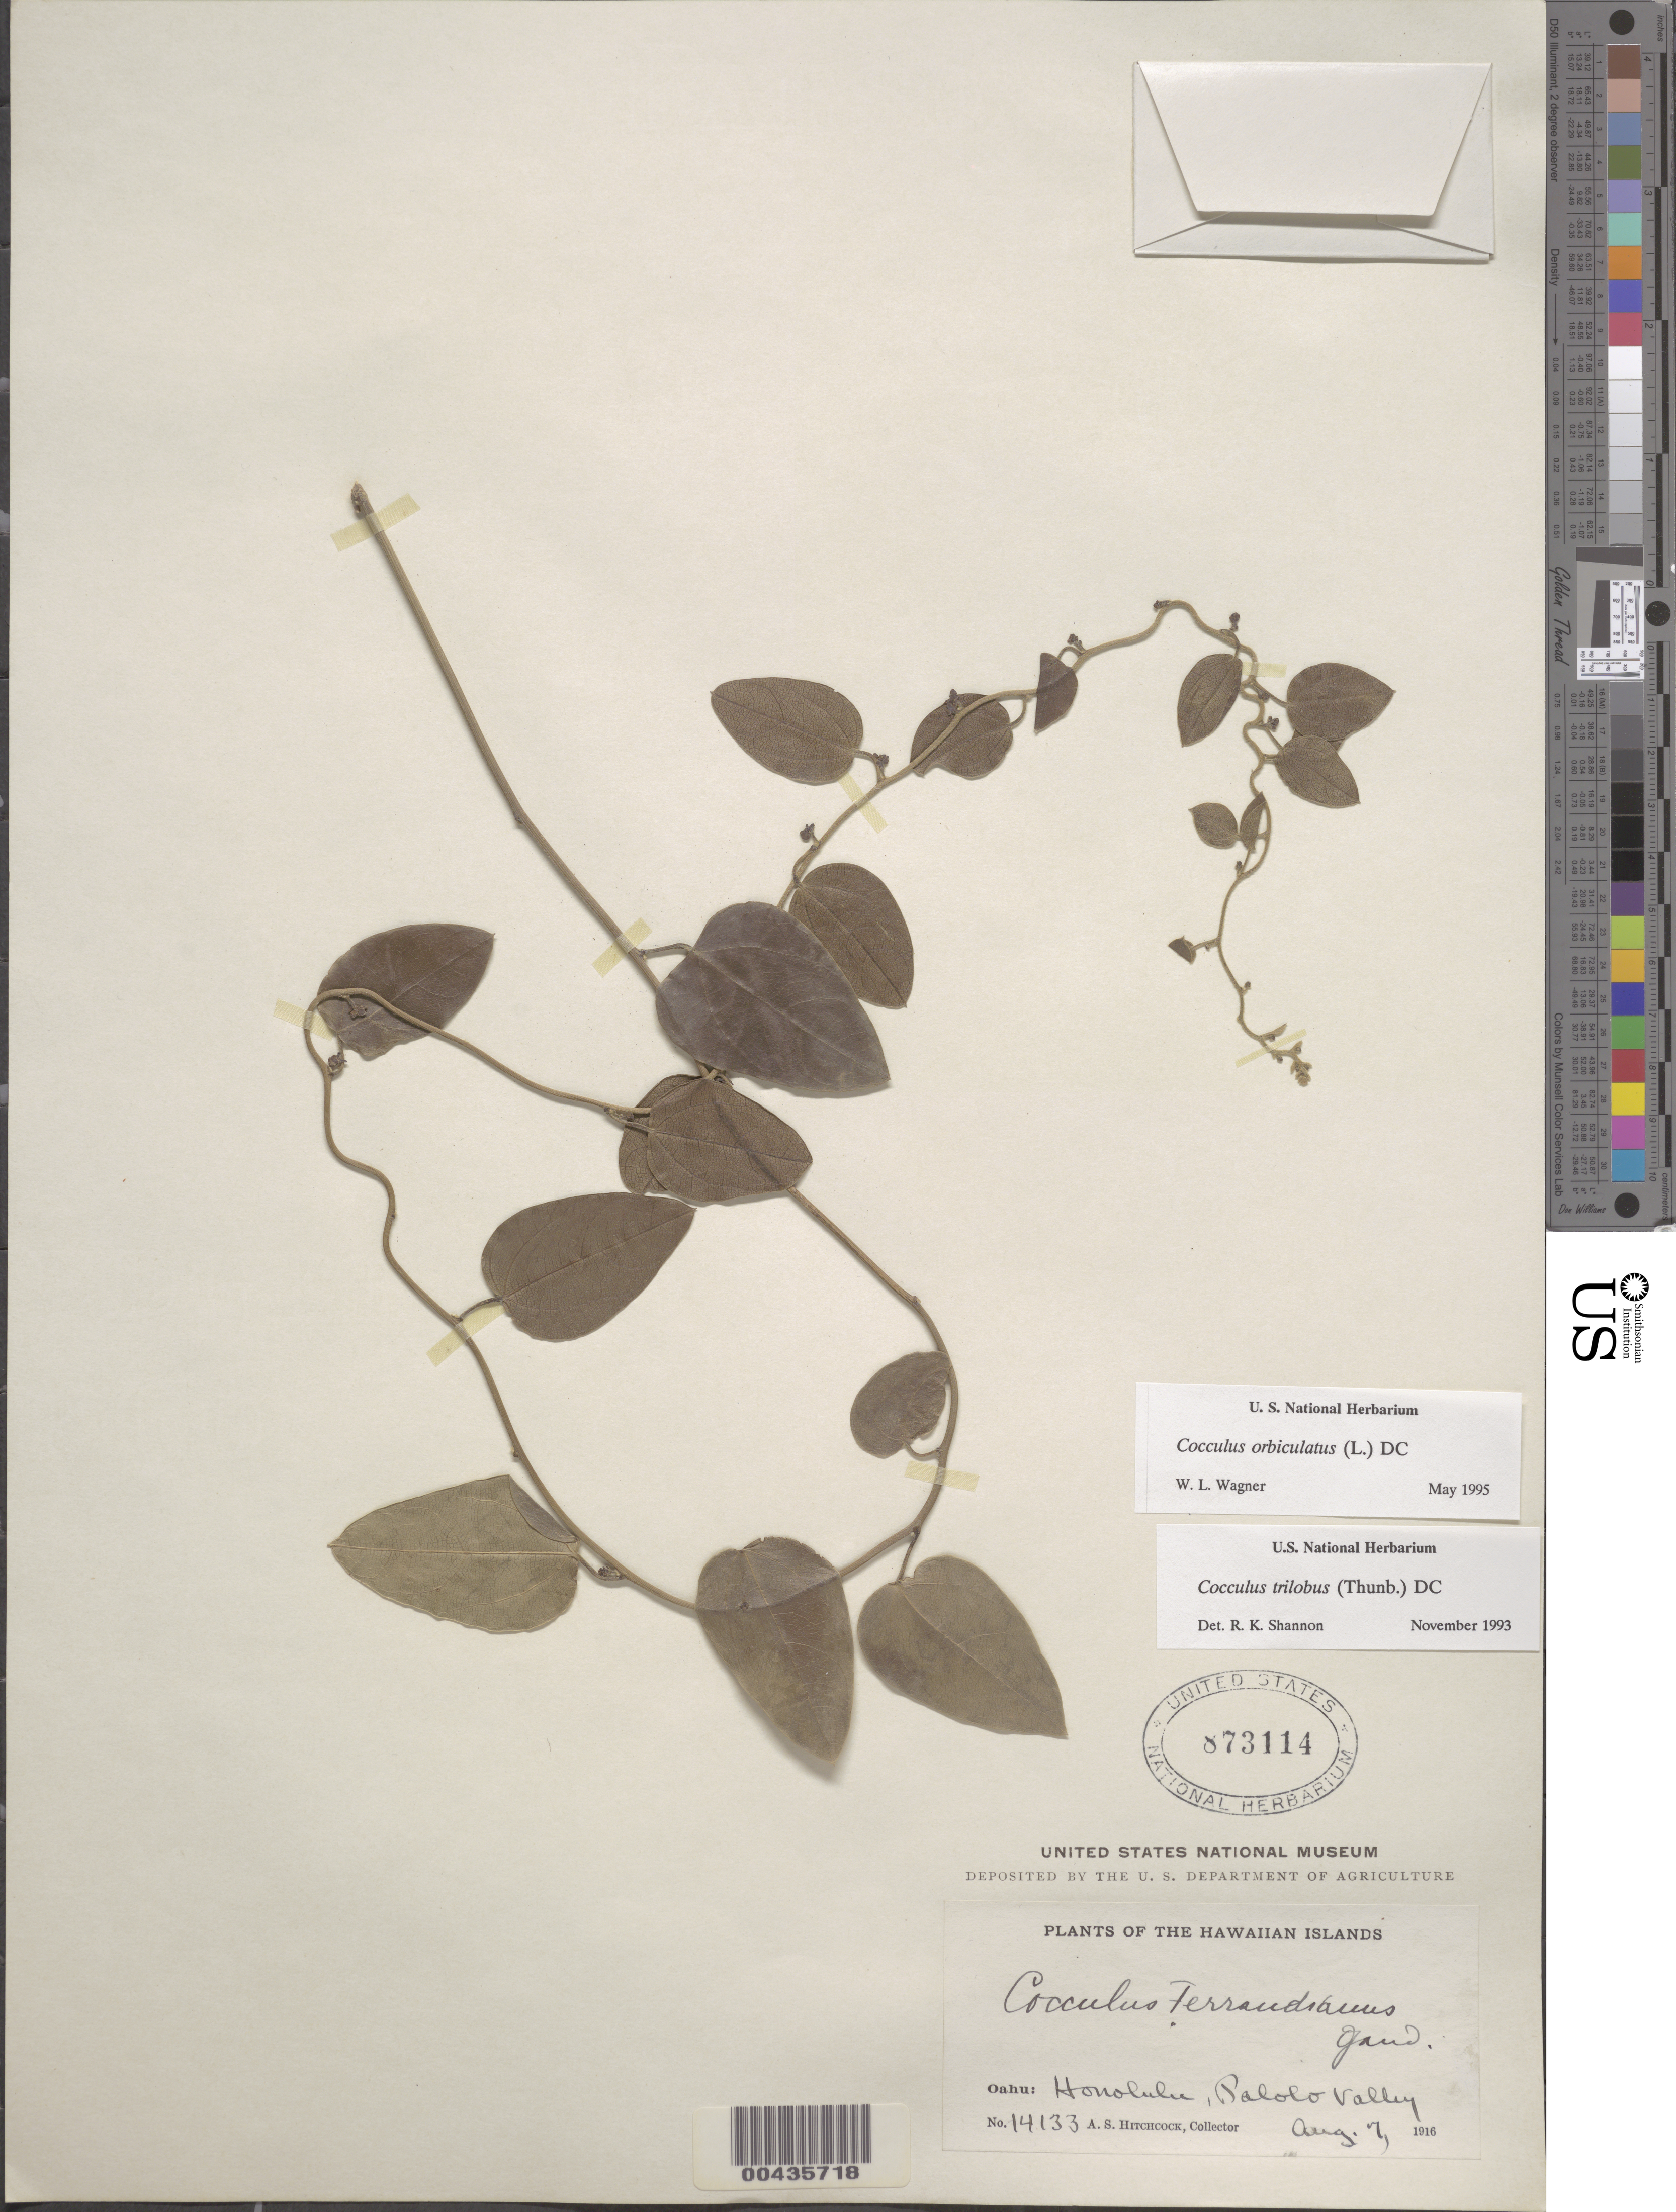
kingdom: Plantae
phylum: Tracheophyta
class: Magnoliopsida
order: Ranunculales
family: Menispermaceae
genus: Cocculus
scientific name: Cocculus orbiculatus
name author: (L.) DC.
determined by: Wagner, W. L., (BOT), Smithsonian Institution - National Museum of Natural History (UNITED STATES)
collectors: A. S. Hitchcock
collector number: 14133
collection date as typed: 7 Aug 1916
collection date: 1916-08-07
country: United States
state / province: Hawaii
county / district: Honolulu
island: Oahu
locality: Honolulu, Palolo Valley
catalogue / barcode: US 873114